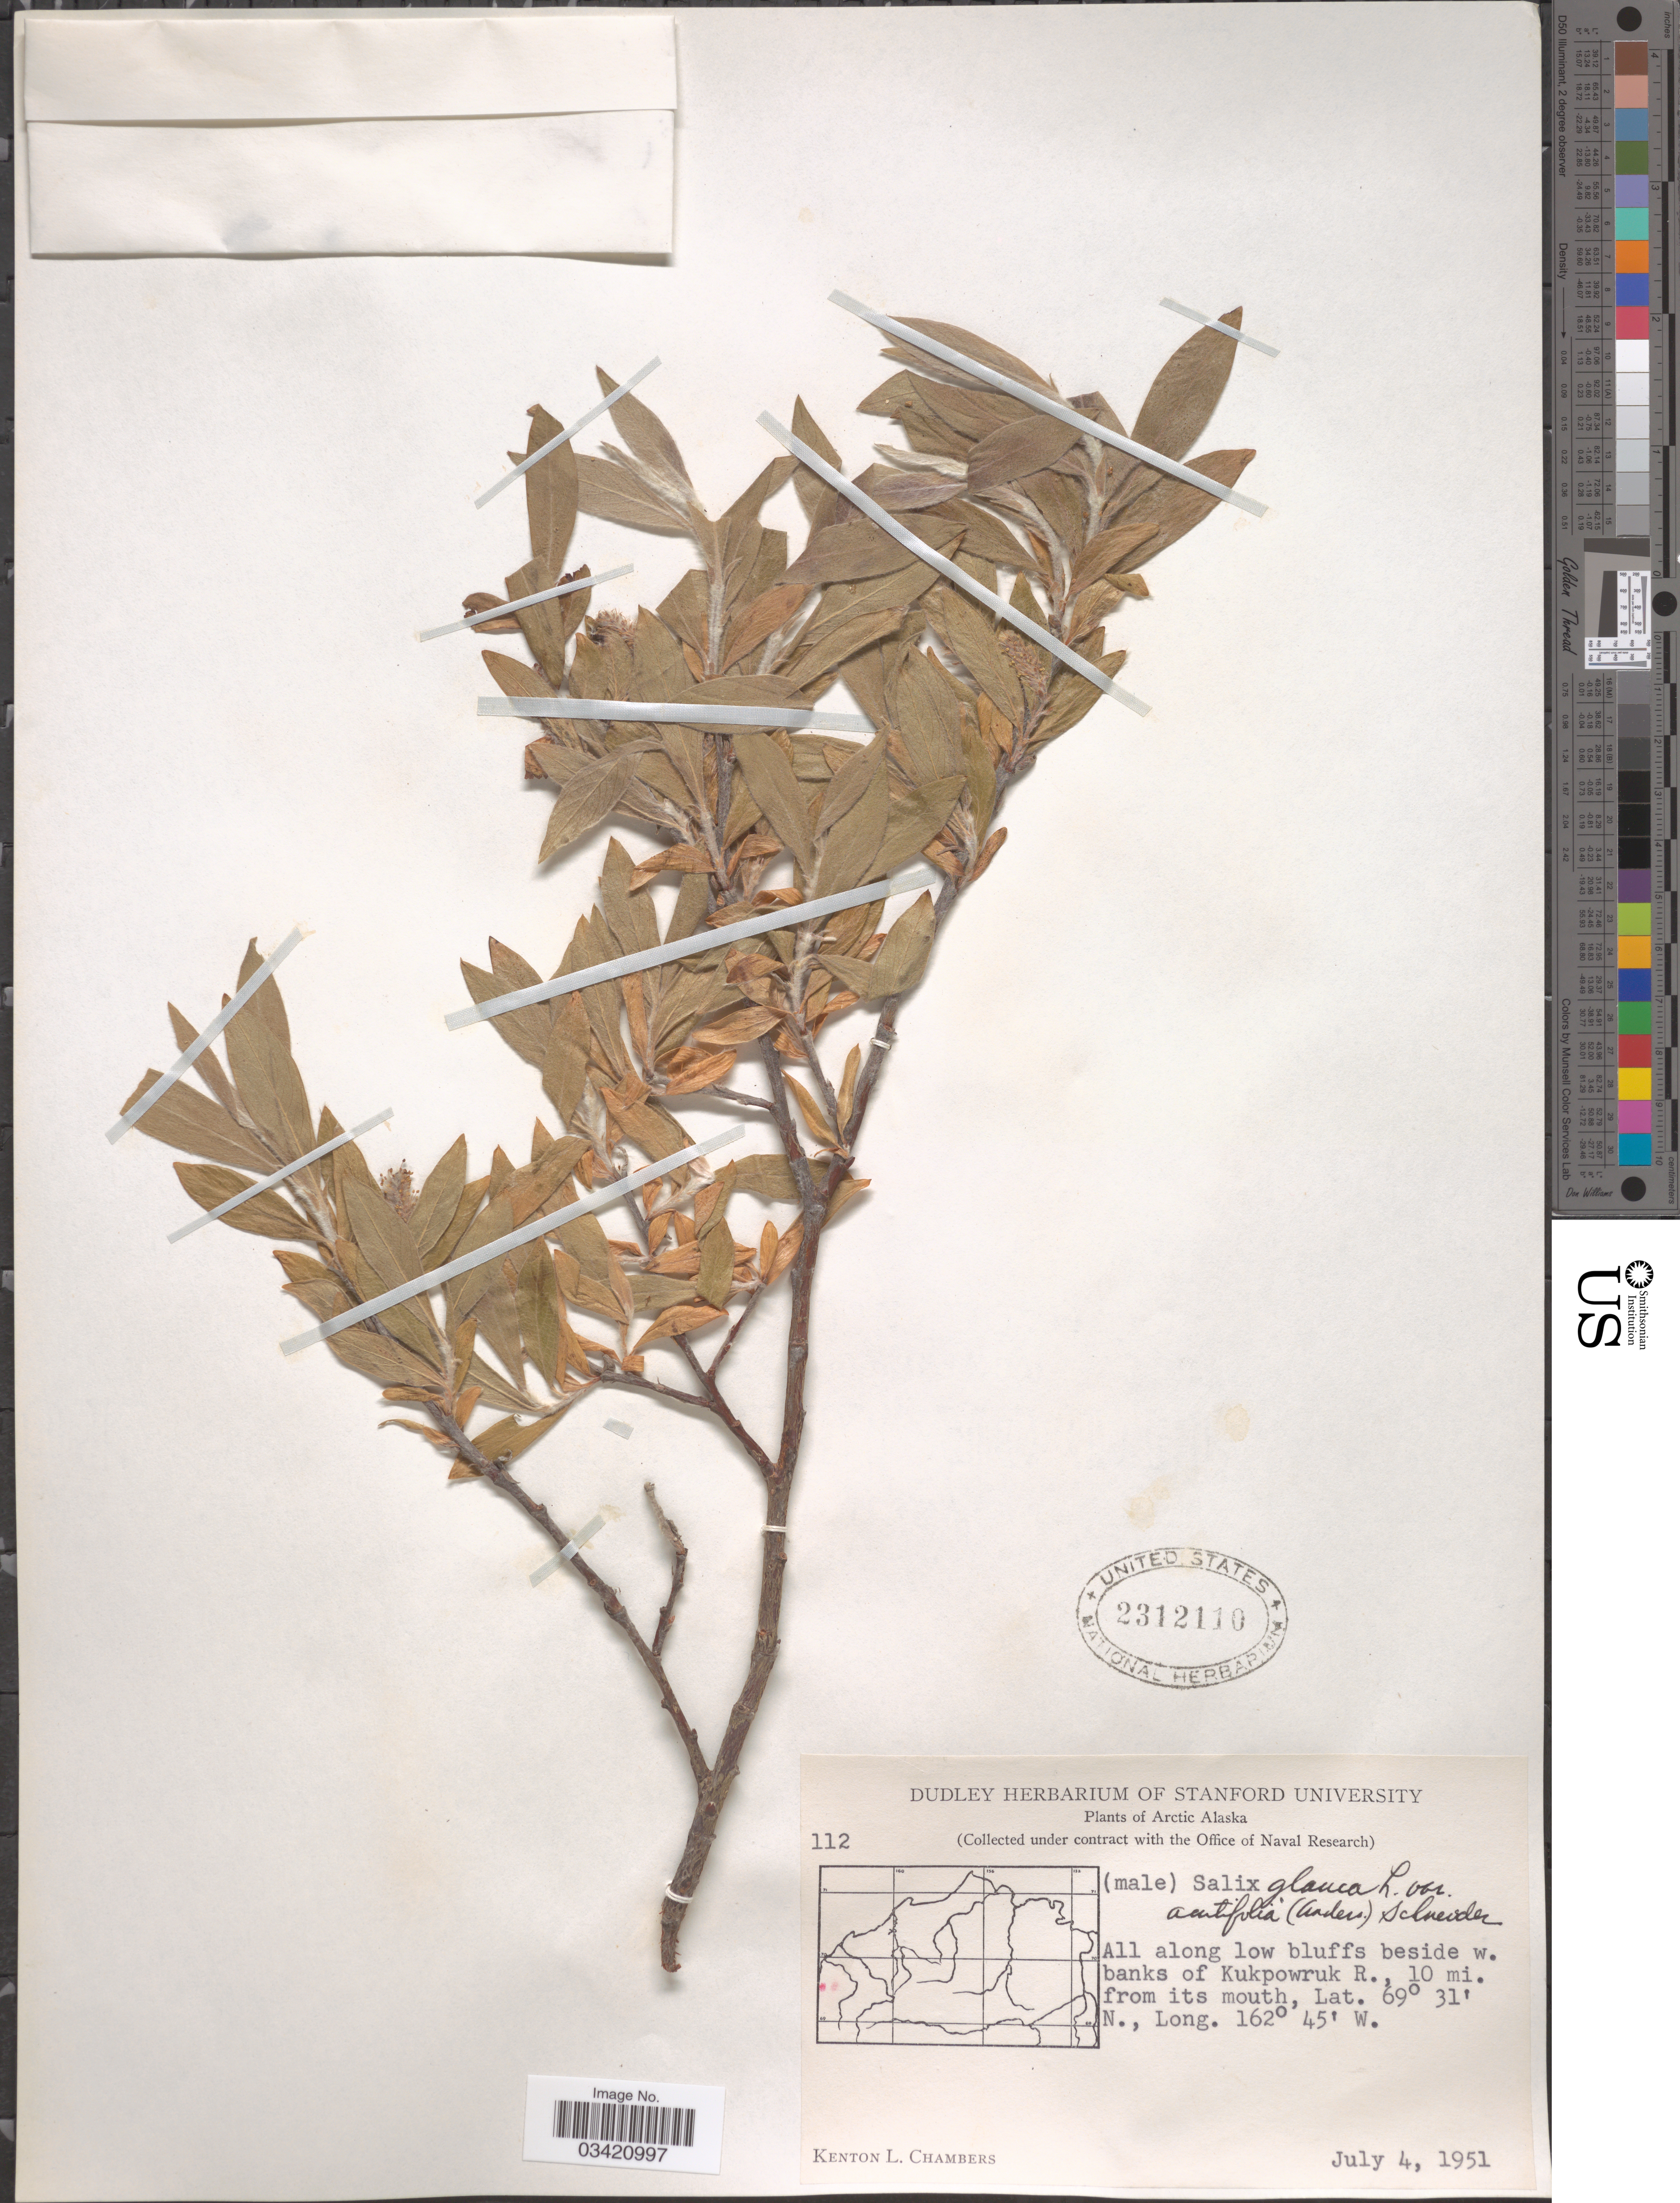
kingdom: Plantae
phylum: Tracheophyta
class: Magnoliopsida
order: Malpighiales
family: Salicaceae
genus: Salix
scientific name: Salix glauca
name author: L.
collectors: K. L. Chambers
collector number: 112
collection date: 1951-07-04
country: United States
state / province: Alaska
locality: Arctic Alaska. All along low bluffs beside w. banks of Kukpowruk R., 10 mi. from its mouth.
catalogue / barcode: US 2312110